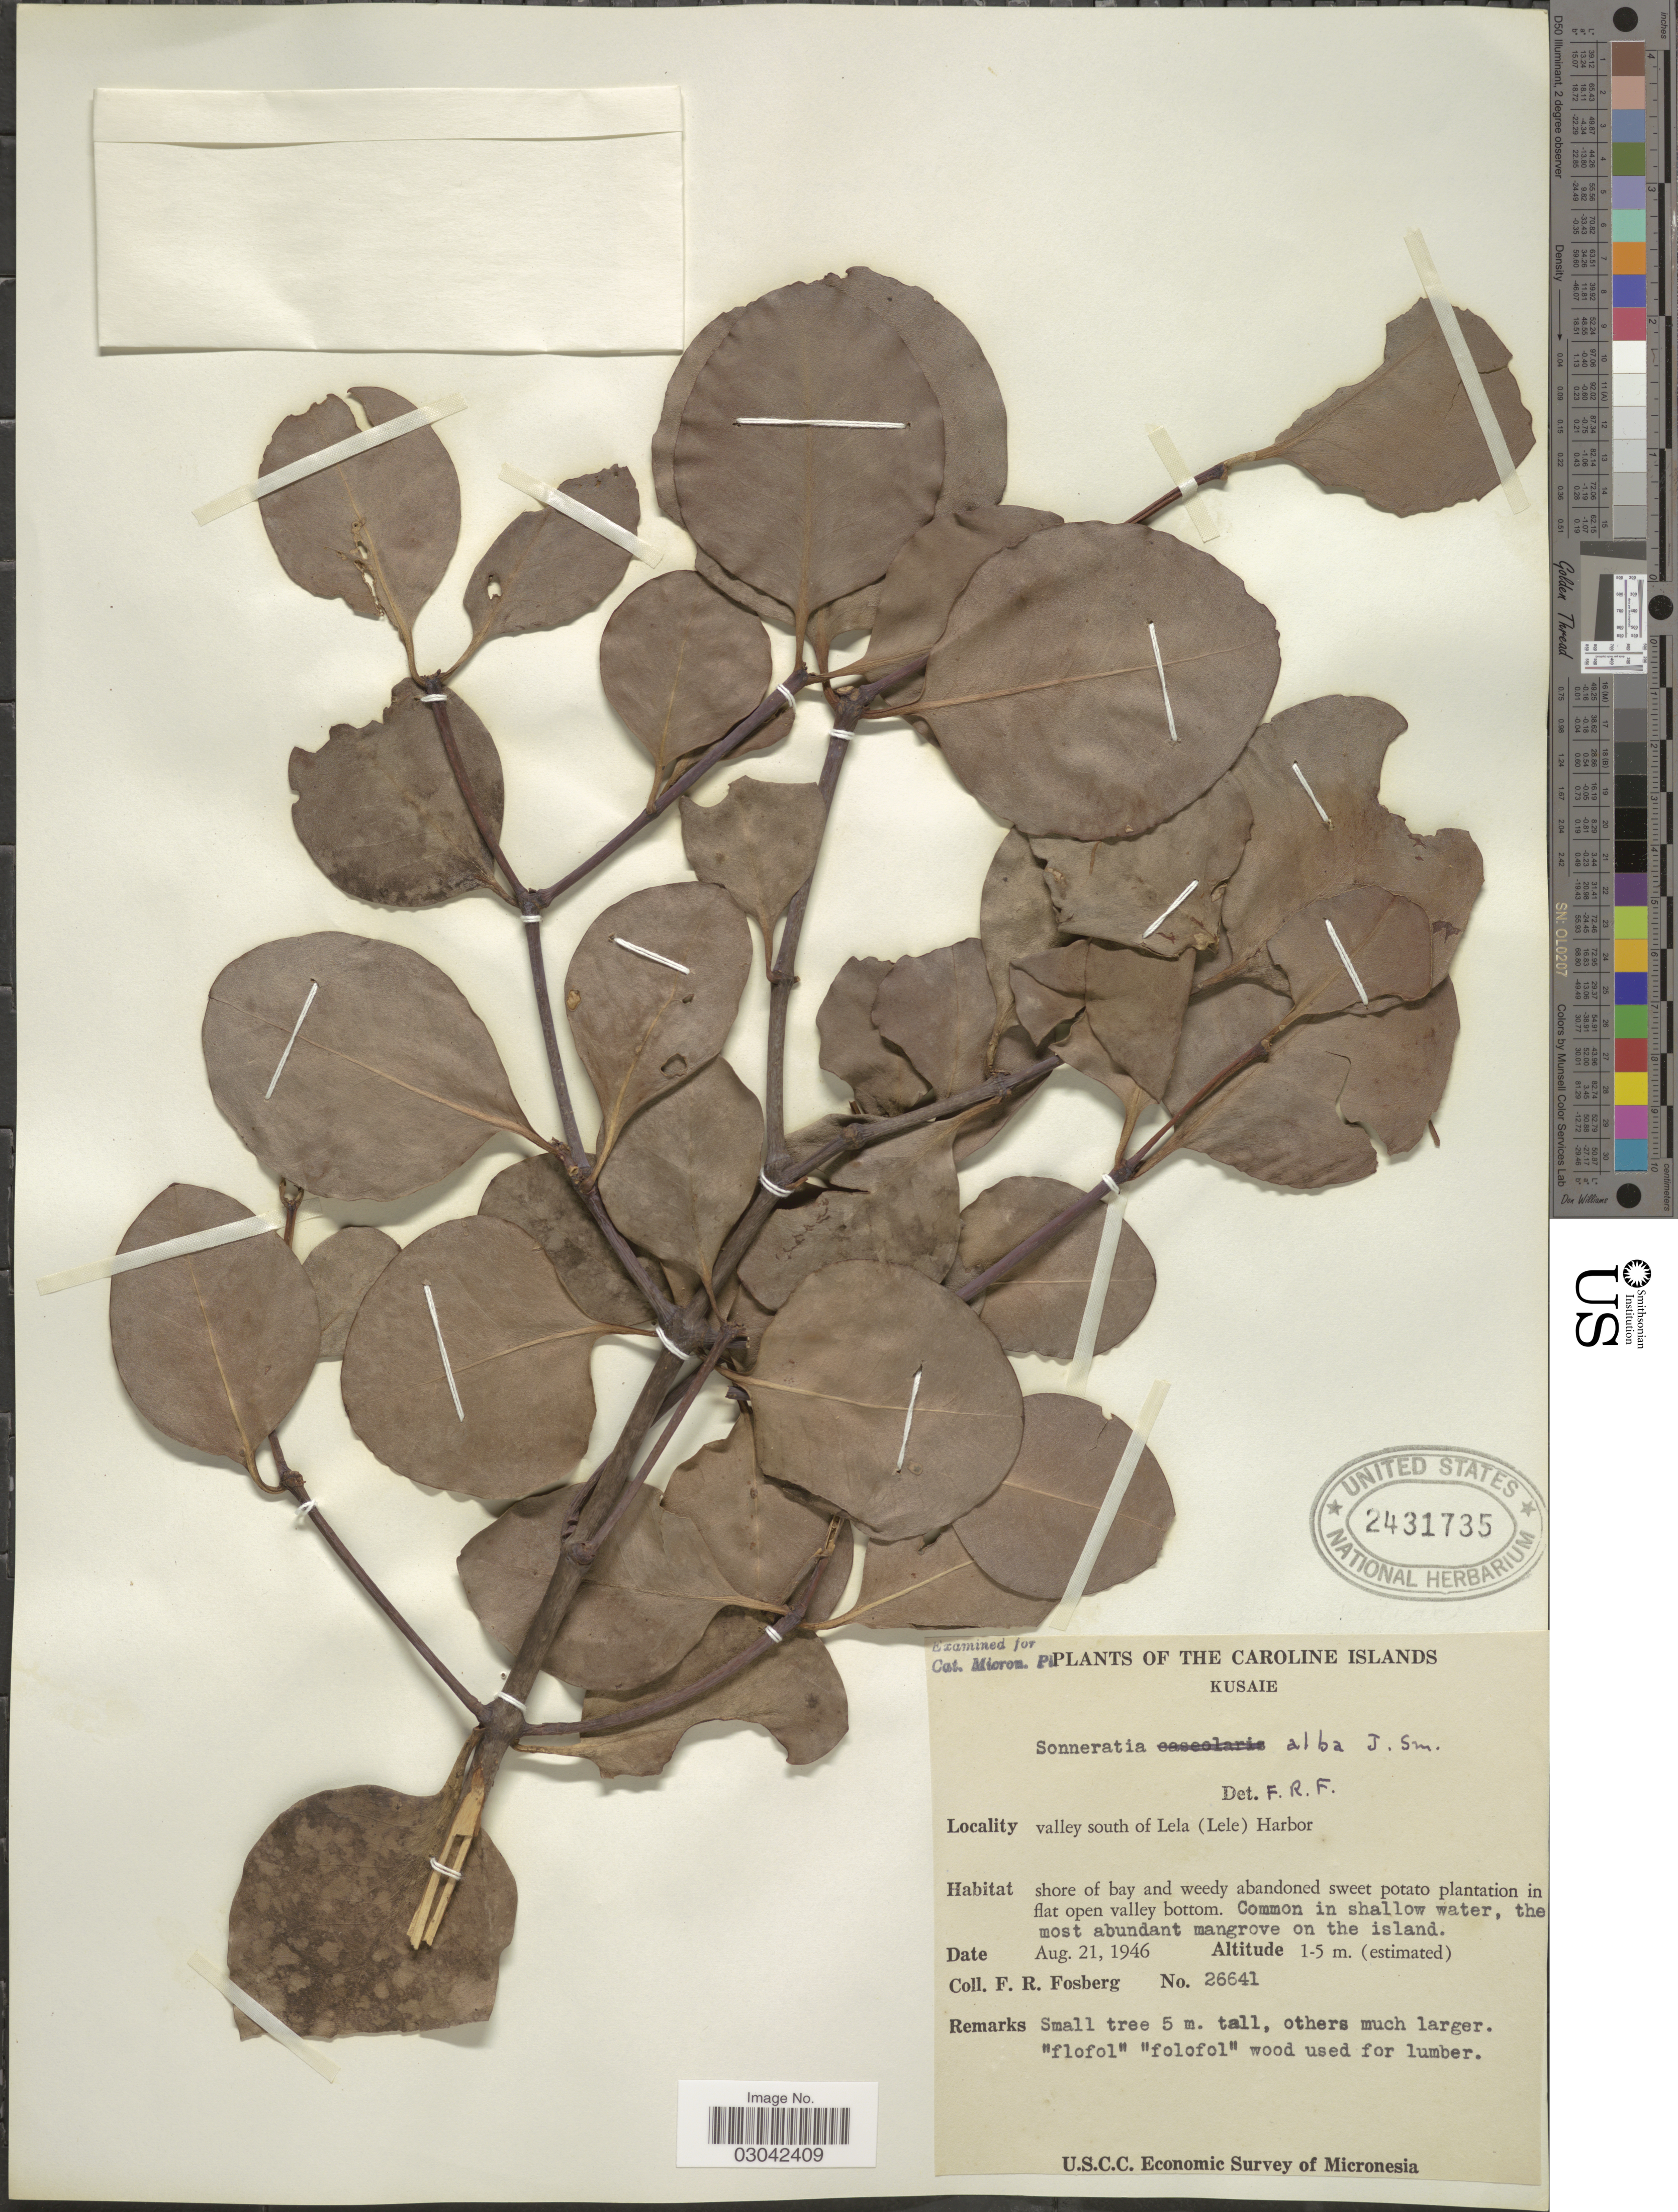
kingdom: Plantae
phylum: Tracheophyta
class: Magnoliopsida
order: Myrtales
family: Lythraceae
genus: Sonneratia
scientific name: Sonneratia alba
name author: Sm.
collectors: F. R. Fosberg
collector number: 26641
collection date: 1946-08-21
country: Micronesia, Federated States of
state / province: Kosrae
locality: Caroline Islands. Kusaie. Valley south of Lela (Lele) Harbor.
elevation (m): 1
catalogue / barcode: US 2431735